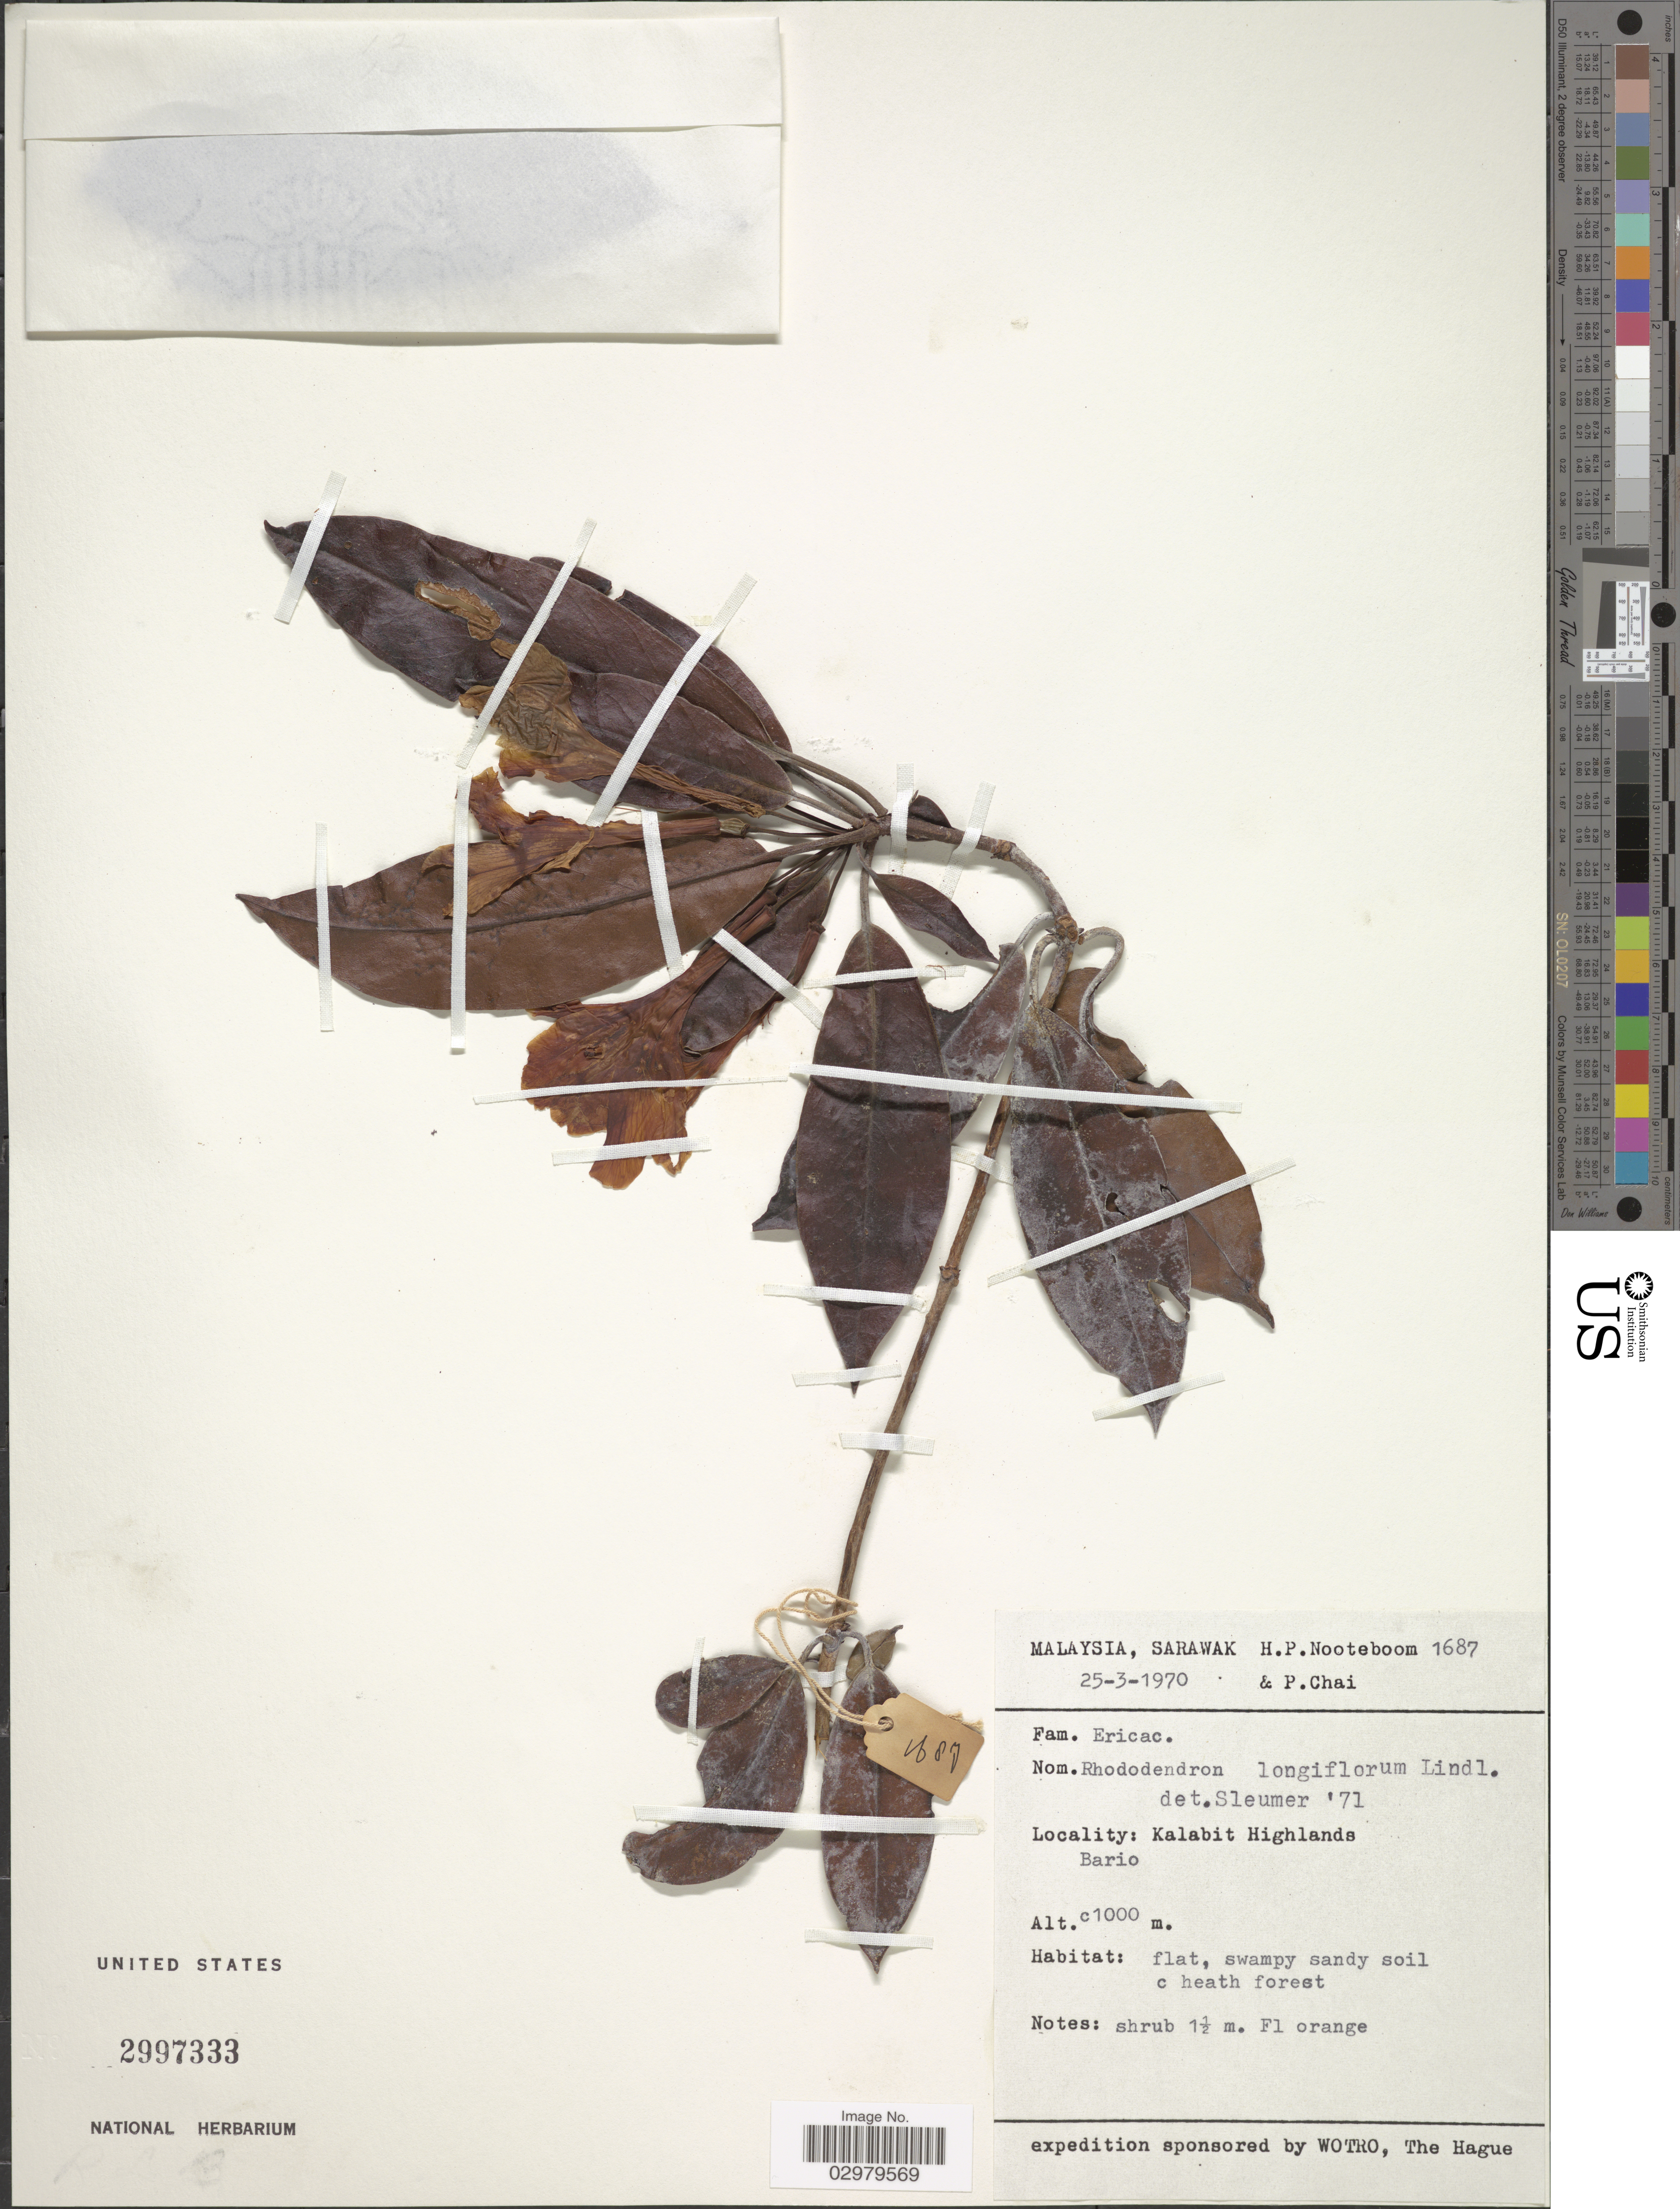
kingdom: Plantae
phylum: Tracheophyta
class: Magnoliopsida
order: Ericales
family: Ericaceae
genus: Rhododendron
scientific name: Rhododendron longiflorum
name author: Lindl.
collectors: H. P. Nooteboom & P. Chai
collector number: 1687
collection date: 1970-03-25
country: Malaysia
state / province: Sarawak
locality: Kalabit Highlands. Bario.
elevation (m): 1000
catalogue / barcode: US 2997333